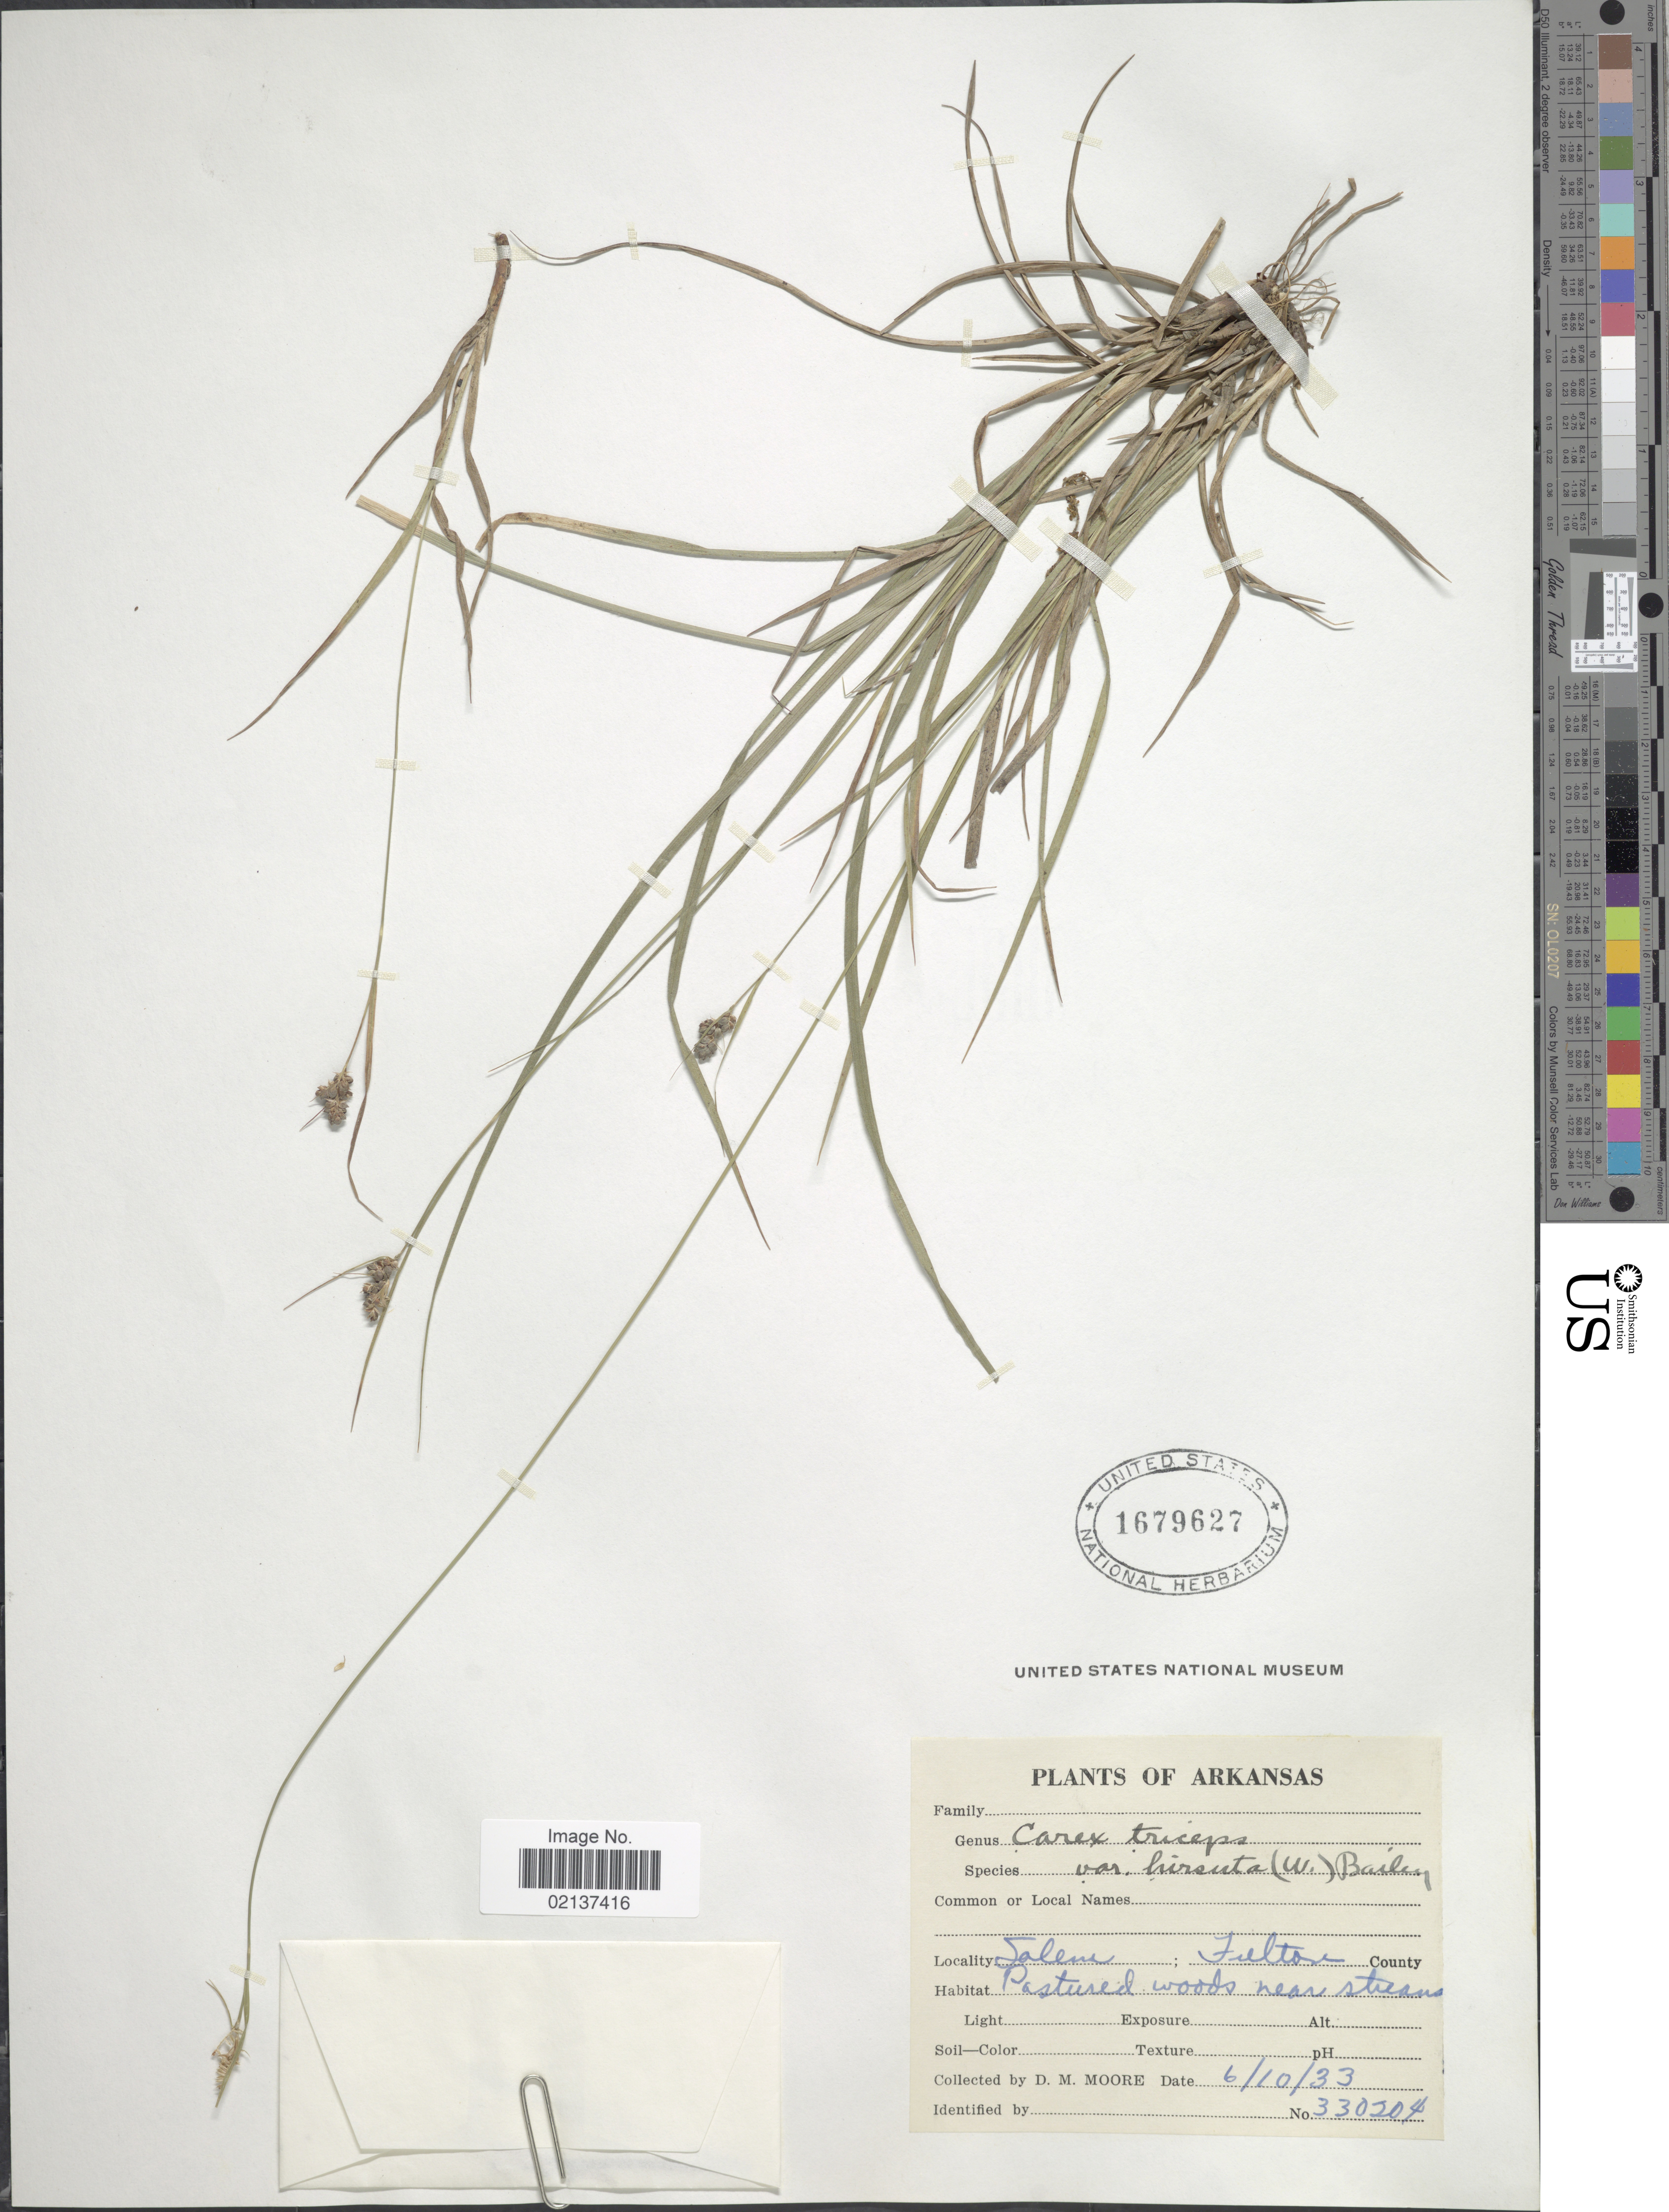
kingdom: Plantae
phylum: Tracheophyta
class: Liliopsida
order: Poales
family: Cyperaceae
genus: Carex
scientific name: Carex hirsutella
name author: Mack.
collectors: D. Moore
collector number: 330204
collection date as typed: Transcribed d/m/y: 10/6/33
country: United States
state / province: Arkansas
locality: Selena, Fulton County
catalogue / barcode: US 1679627